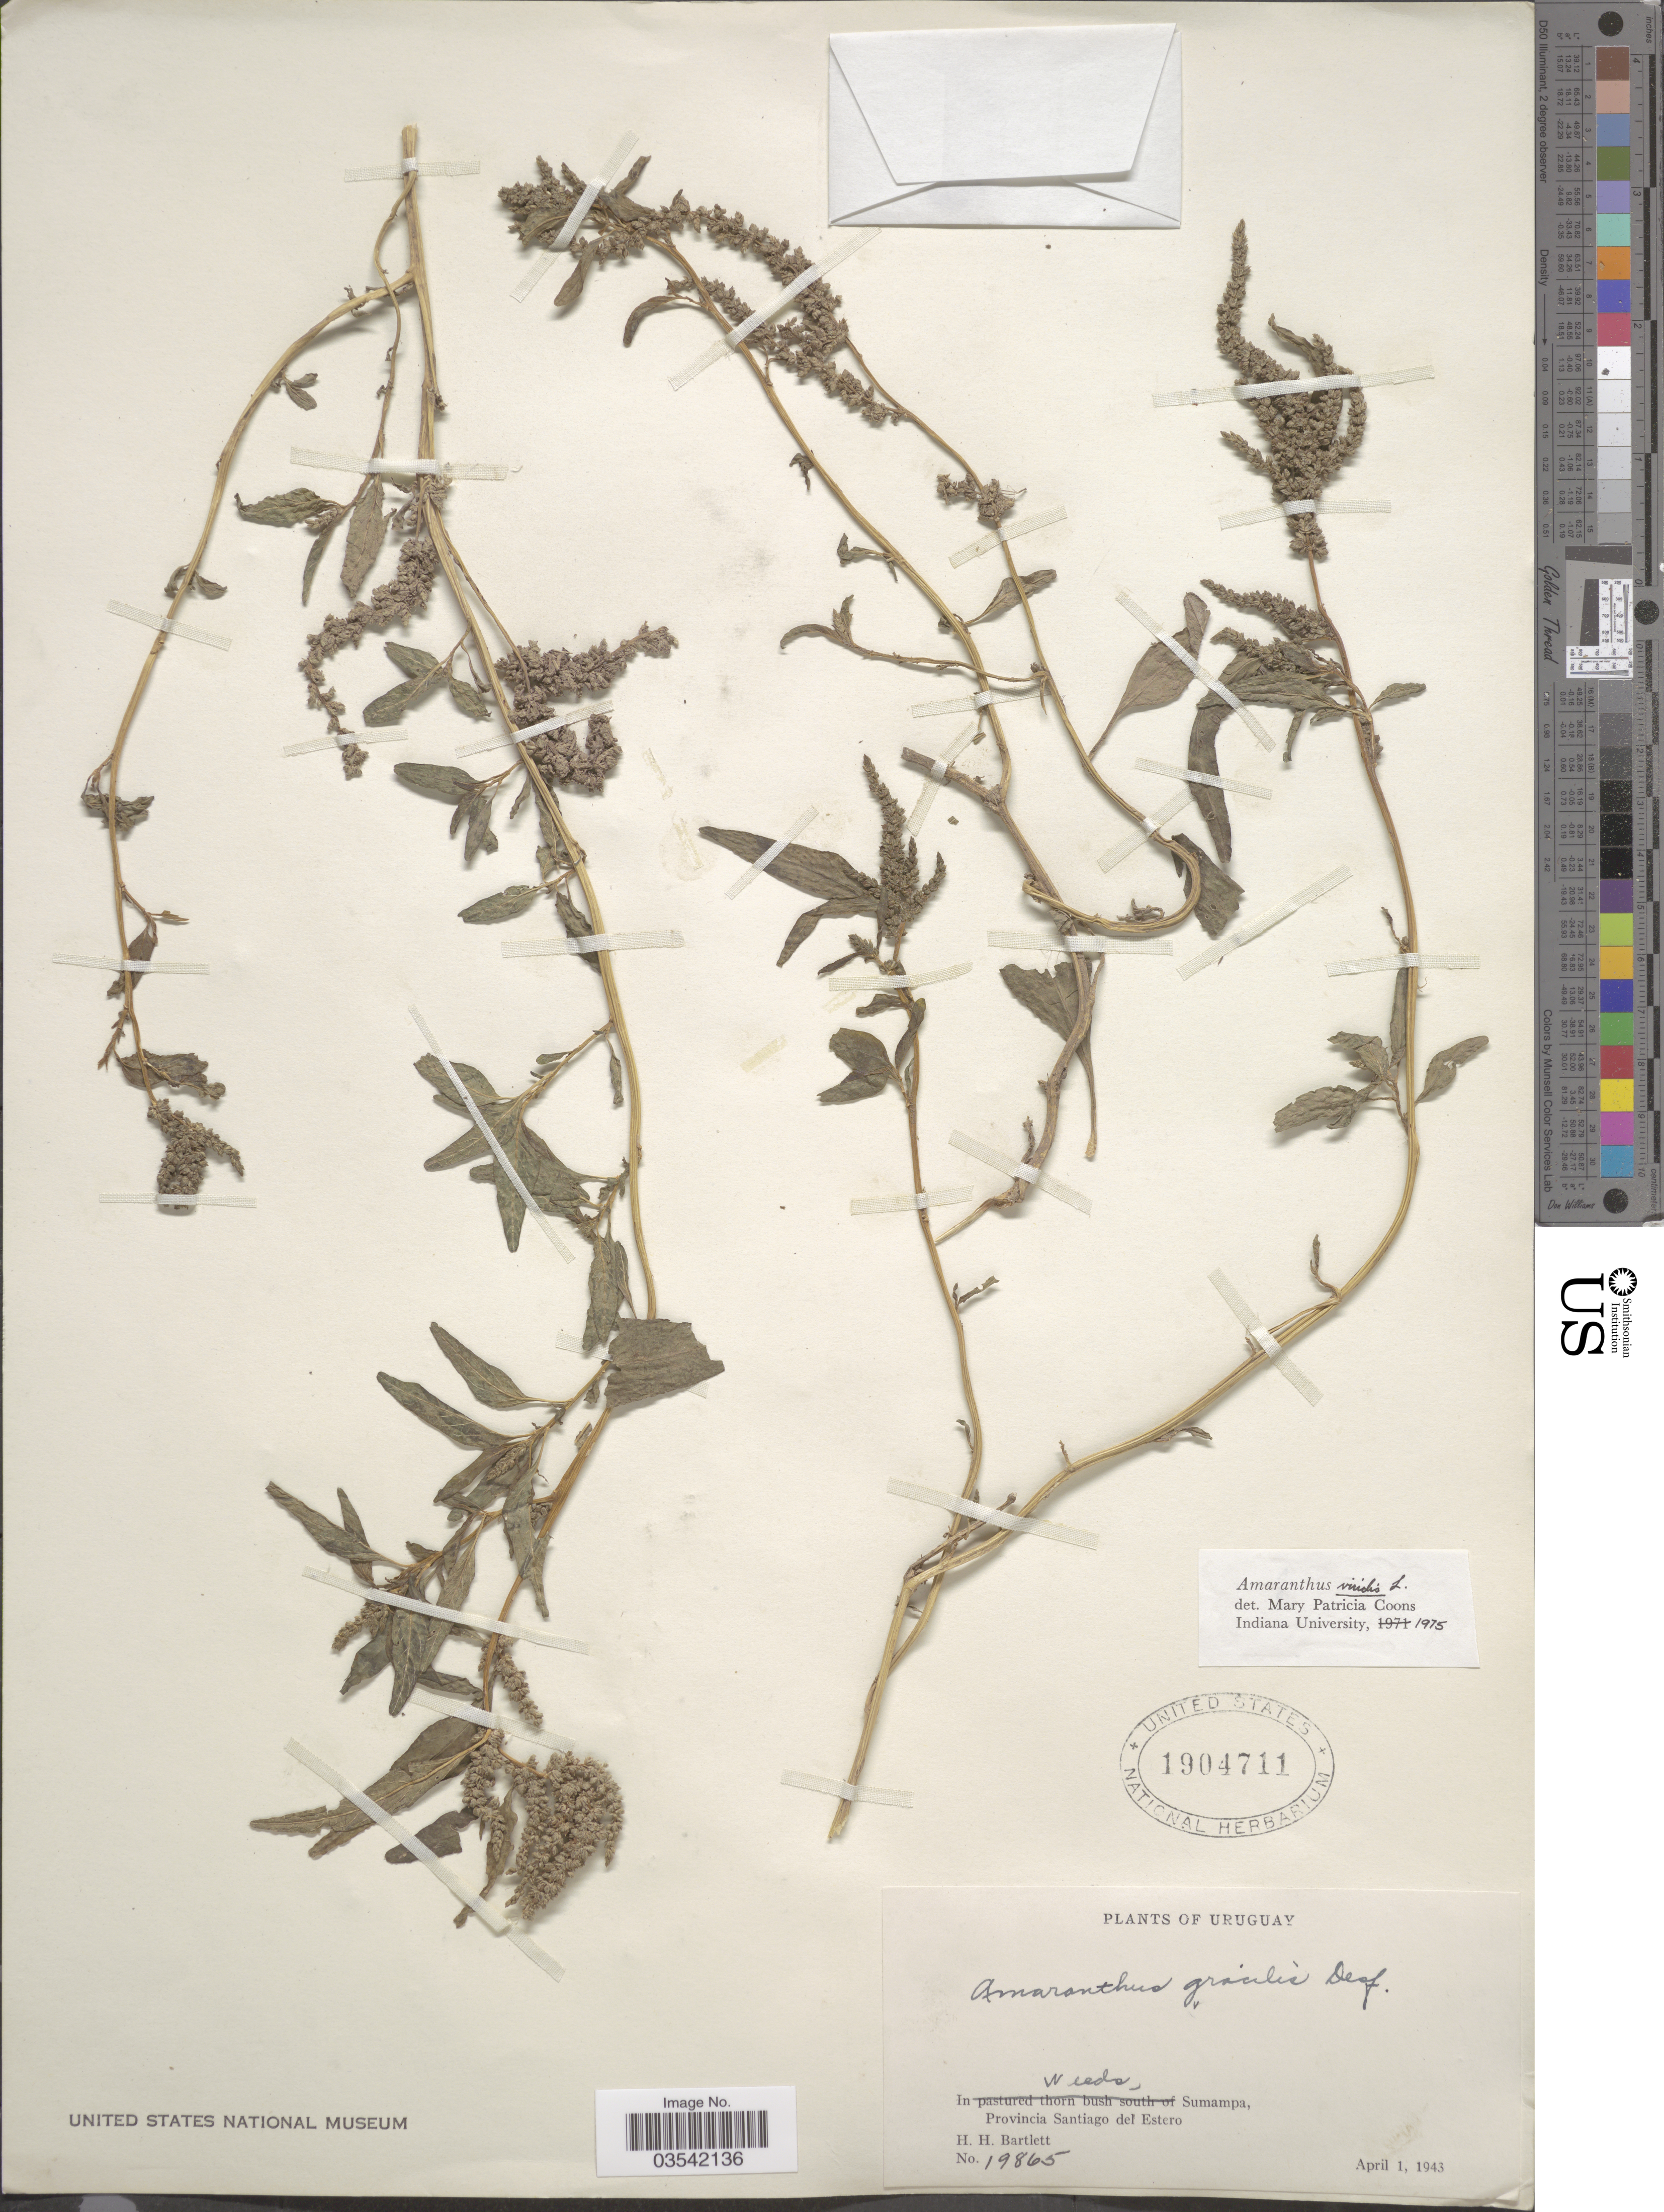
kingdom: Plantae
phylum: Tracheophyta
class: Magnoliopsida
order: Caryophyllales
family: Amaranthaceae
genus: Amaranthus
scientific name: Amaranthus viridis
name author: L.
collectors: H. H. Bartlett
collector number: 19865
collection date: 1943-04-01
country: Argentina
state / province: Santiago del Estero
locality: Sumampa.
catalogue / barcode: US 1904711